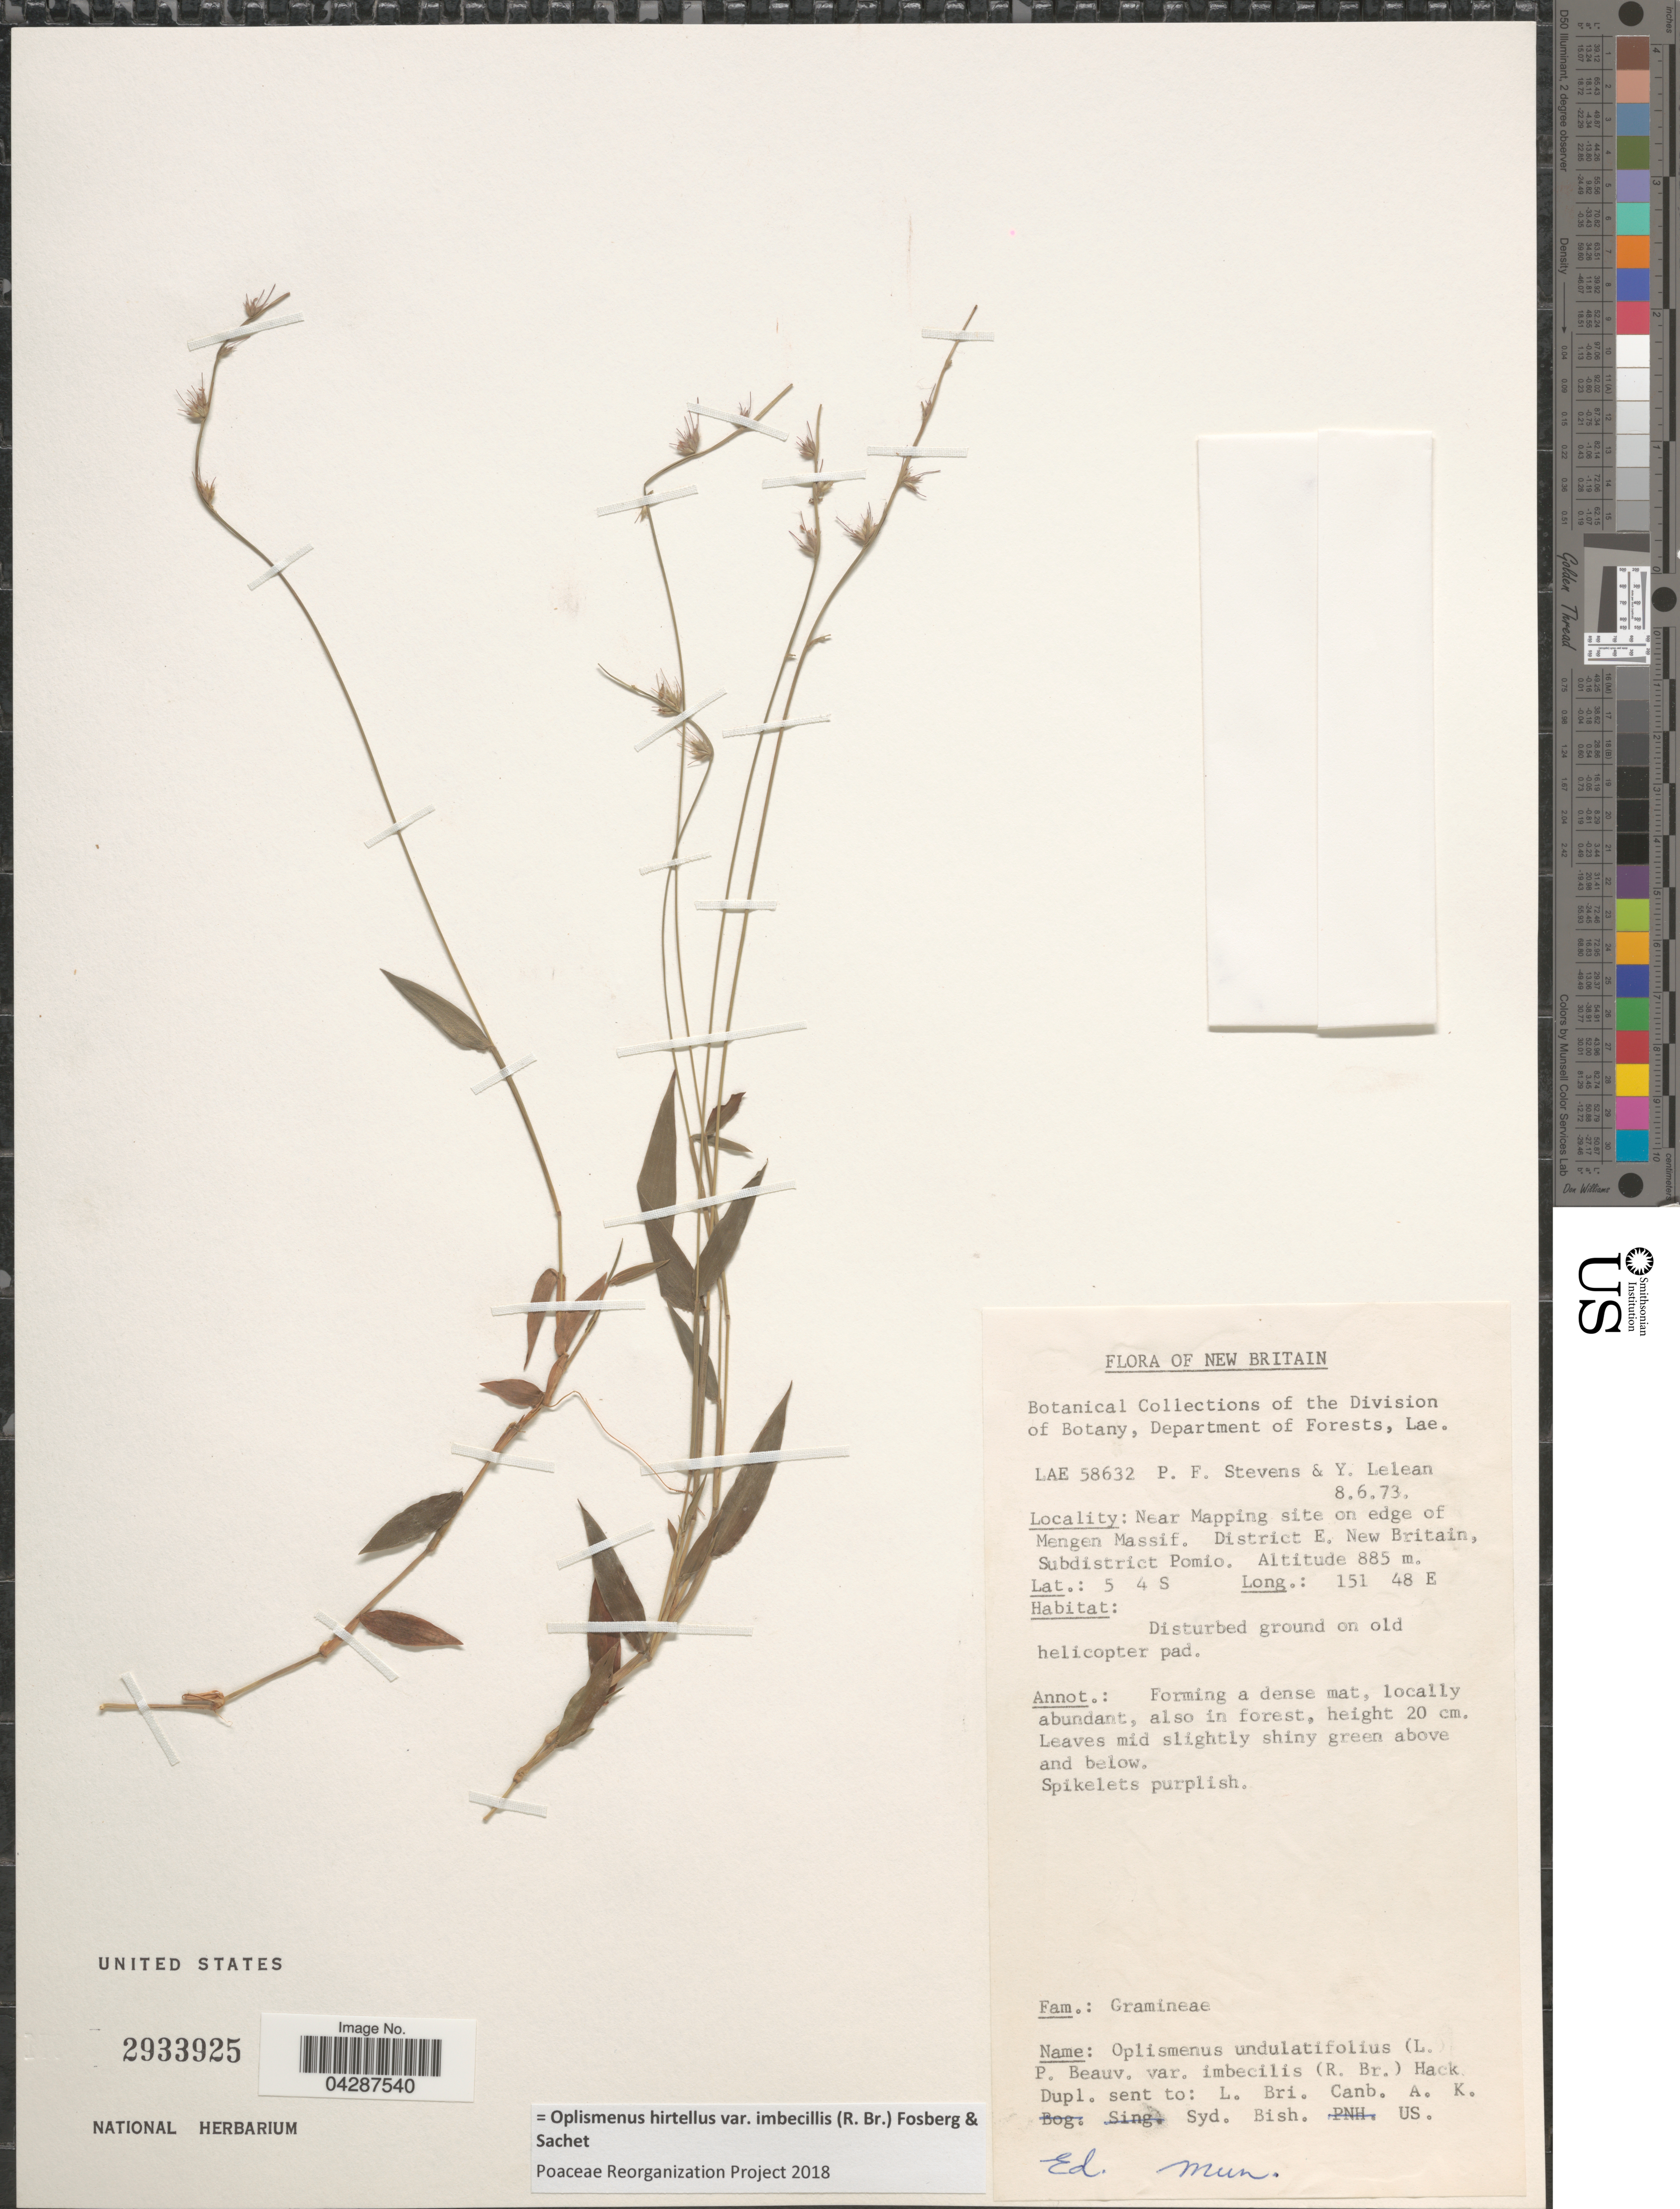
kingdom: Plantae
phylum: Tracheophyta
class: Liliopsida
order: Poales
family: Poaceae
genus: Oplismenus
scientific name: Oplismenus hirtellus var. imbecillis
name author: (R. Br.) Fosberg & Sachet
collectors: P. F. Stevens & Y. Lelean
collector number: LAE 58632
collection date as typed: Transcribed d/m/y: 8/6/73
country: Papua New Guinea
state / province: East New Britain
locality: New Britain. Near Mapping site on edge of Mengen Massif. District E. New Britain, Subdistrict Pomio.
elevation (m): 885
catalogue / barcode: US 2933925